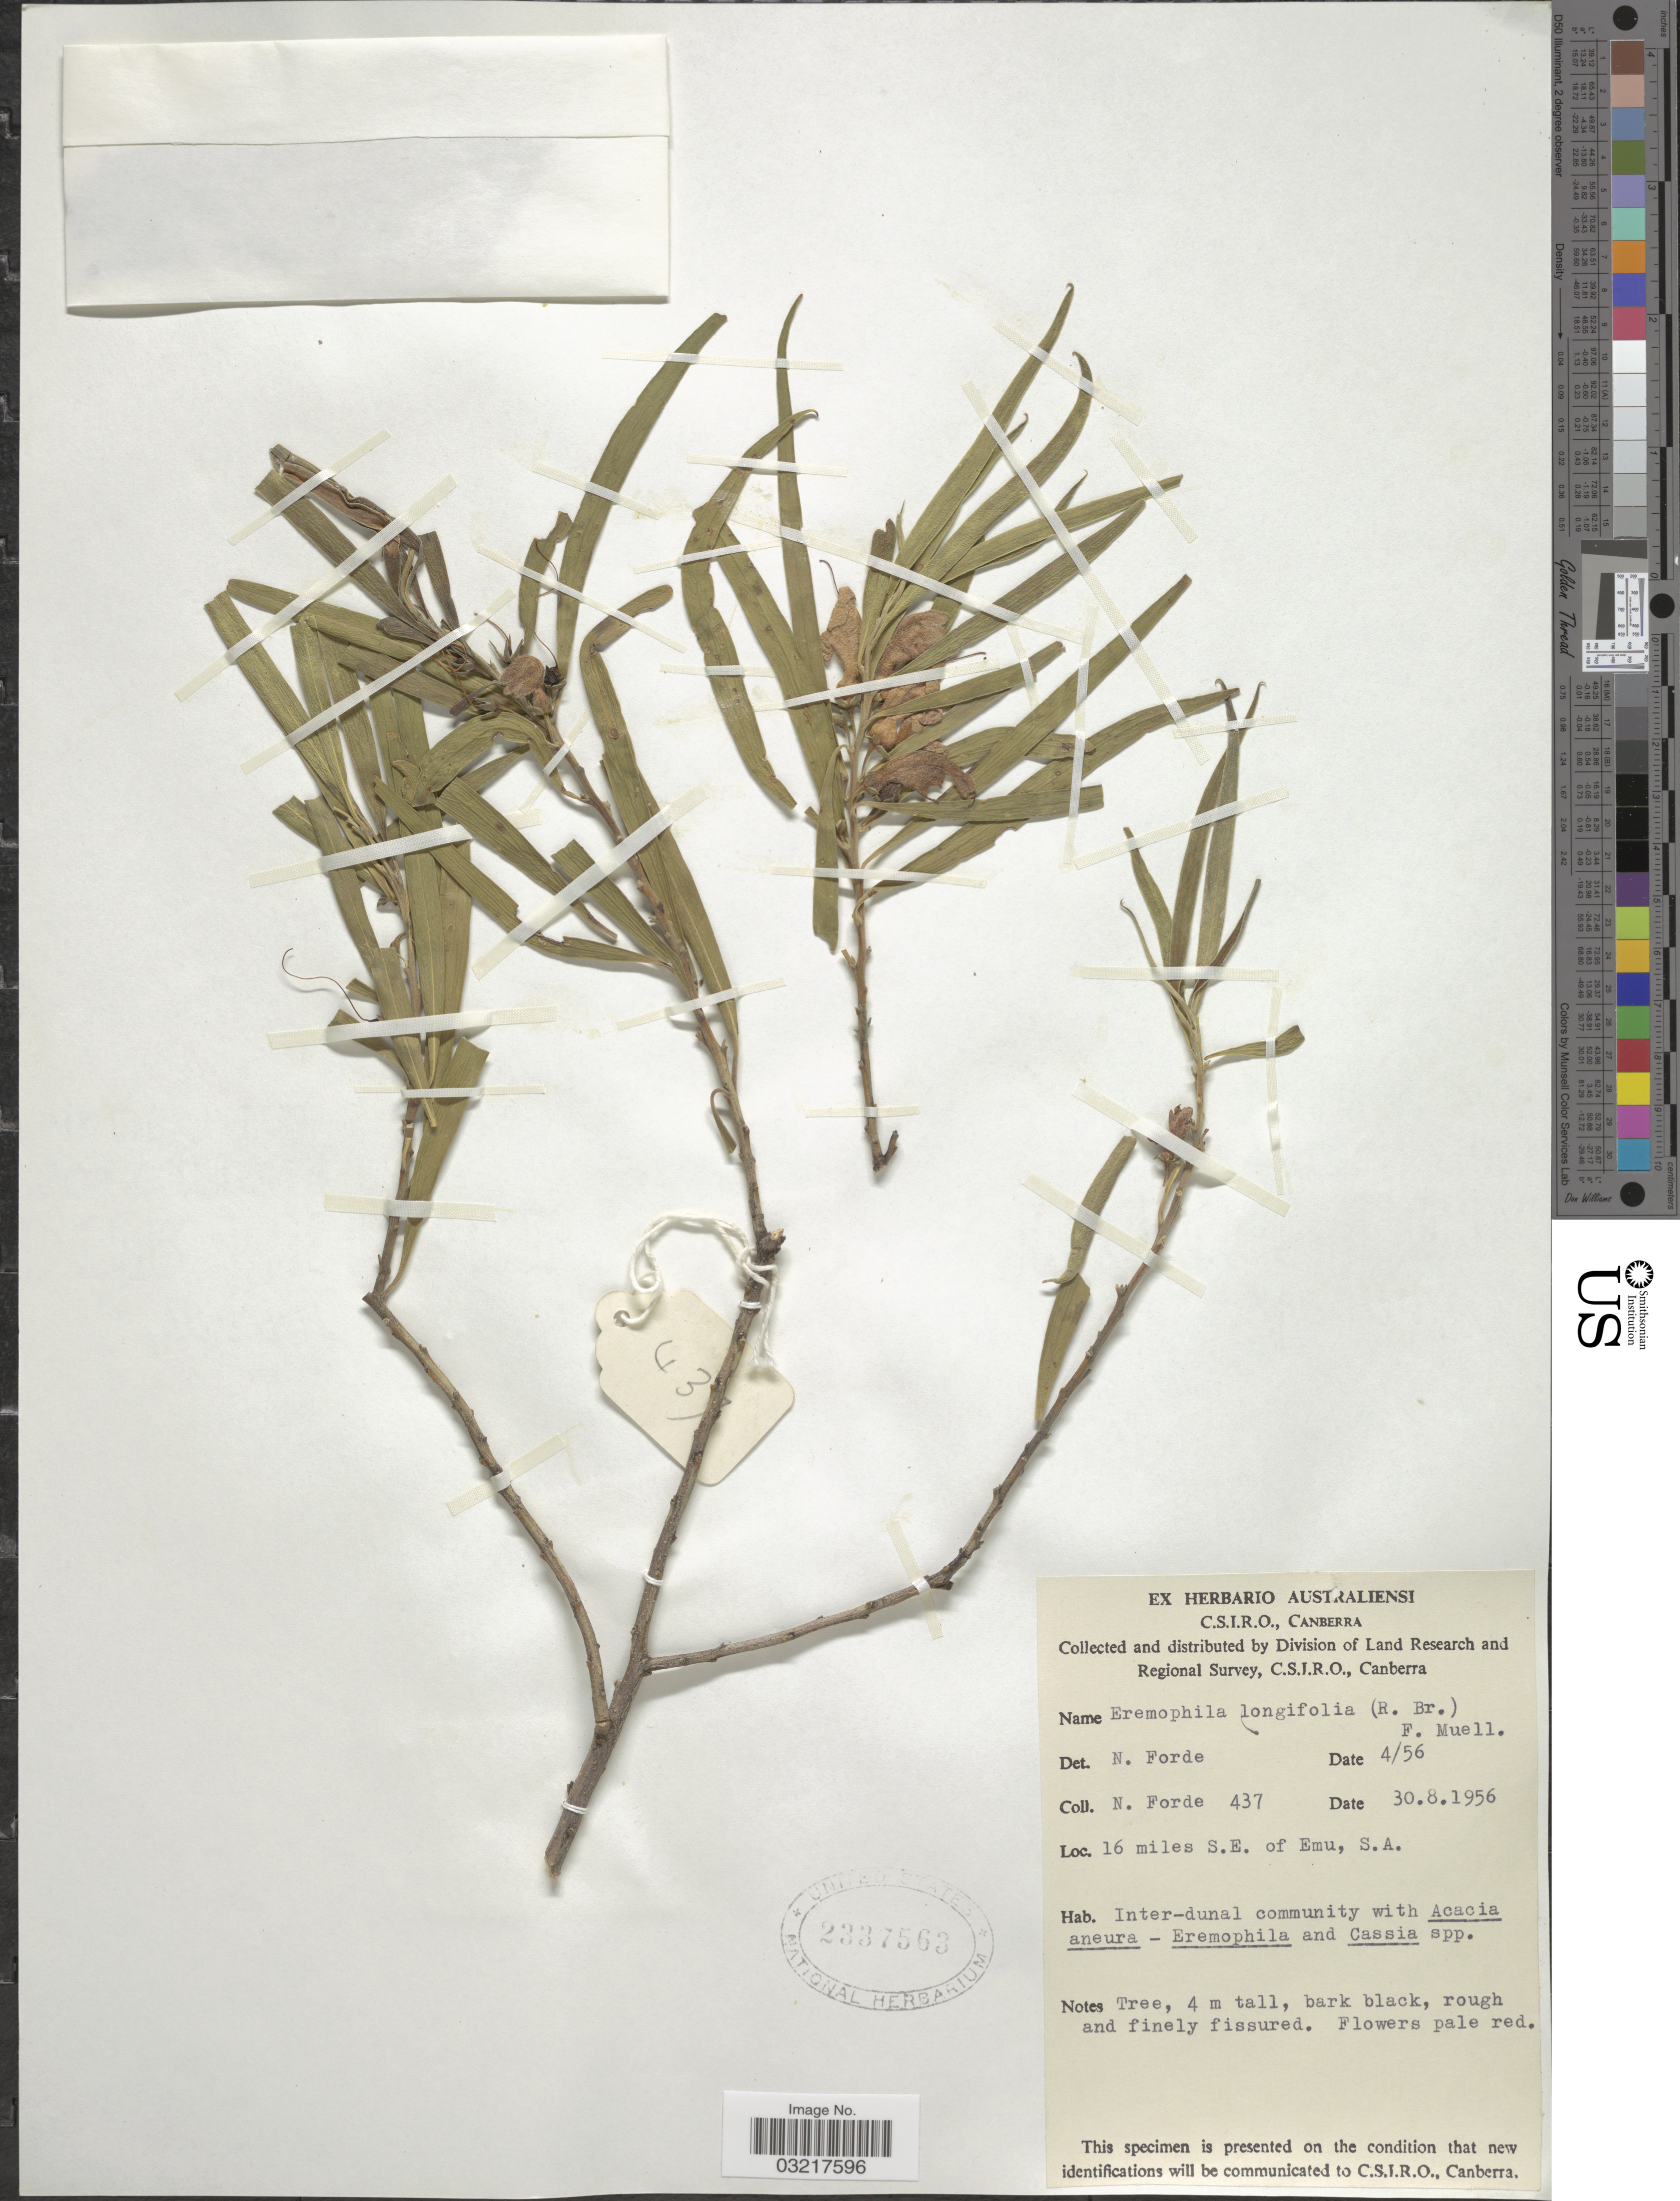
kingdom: Plantae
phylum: Tracheophyta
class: Magnoliopsida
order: Lamiales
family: Scrophulariaceae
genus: Eremophila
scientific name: Eremophila longifolia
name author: (R. Br.) F. Muell.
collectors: N. Forde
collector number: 437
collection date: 1956-08-30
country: Australia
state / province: South Australia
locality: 16 miles S.E. of emu, S.A.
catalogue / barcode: US 2337563